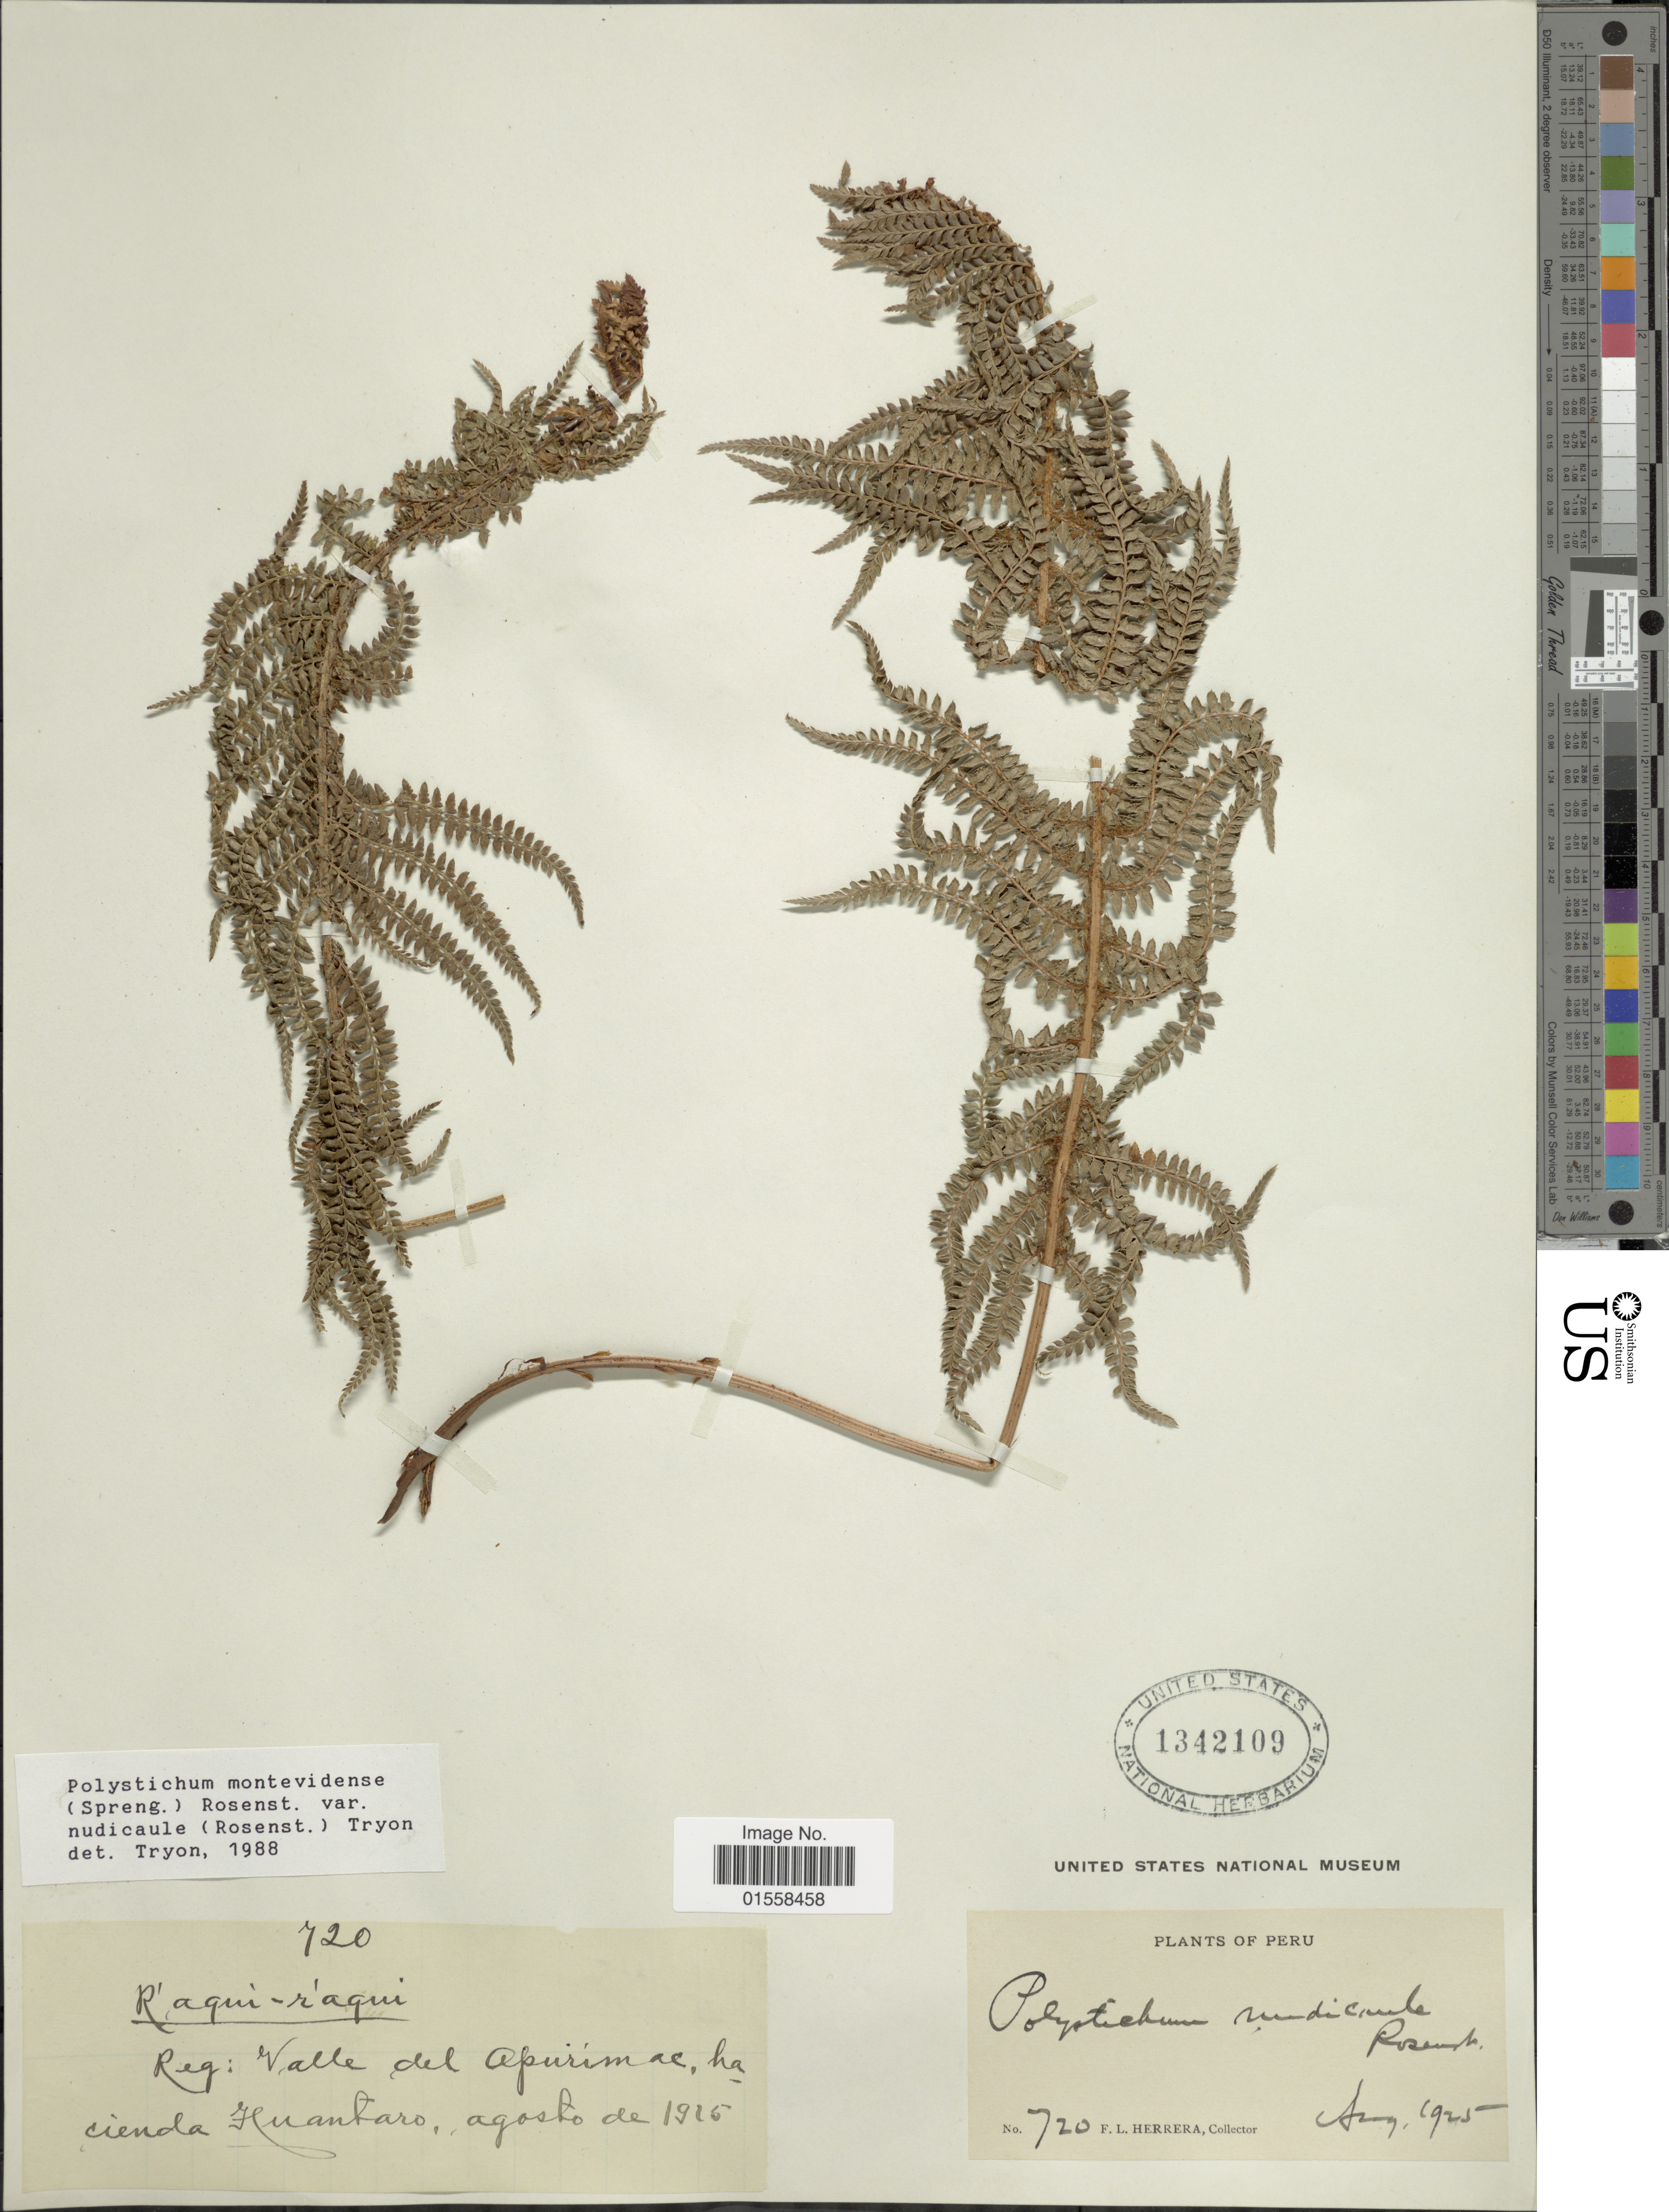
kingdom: Plantae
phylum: Tracheophyta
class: Polypodiopsida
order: Polypodiales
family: Dryopteridaceae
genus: Polystichum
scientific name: Polystichum nudicaule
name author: Rosenst.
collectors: F. L. Herrera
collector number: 720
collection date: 1925-08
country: Peru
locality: Valle del Apurimac, Hacienda Huantaro.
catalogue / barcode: US 1342109